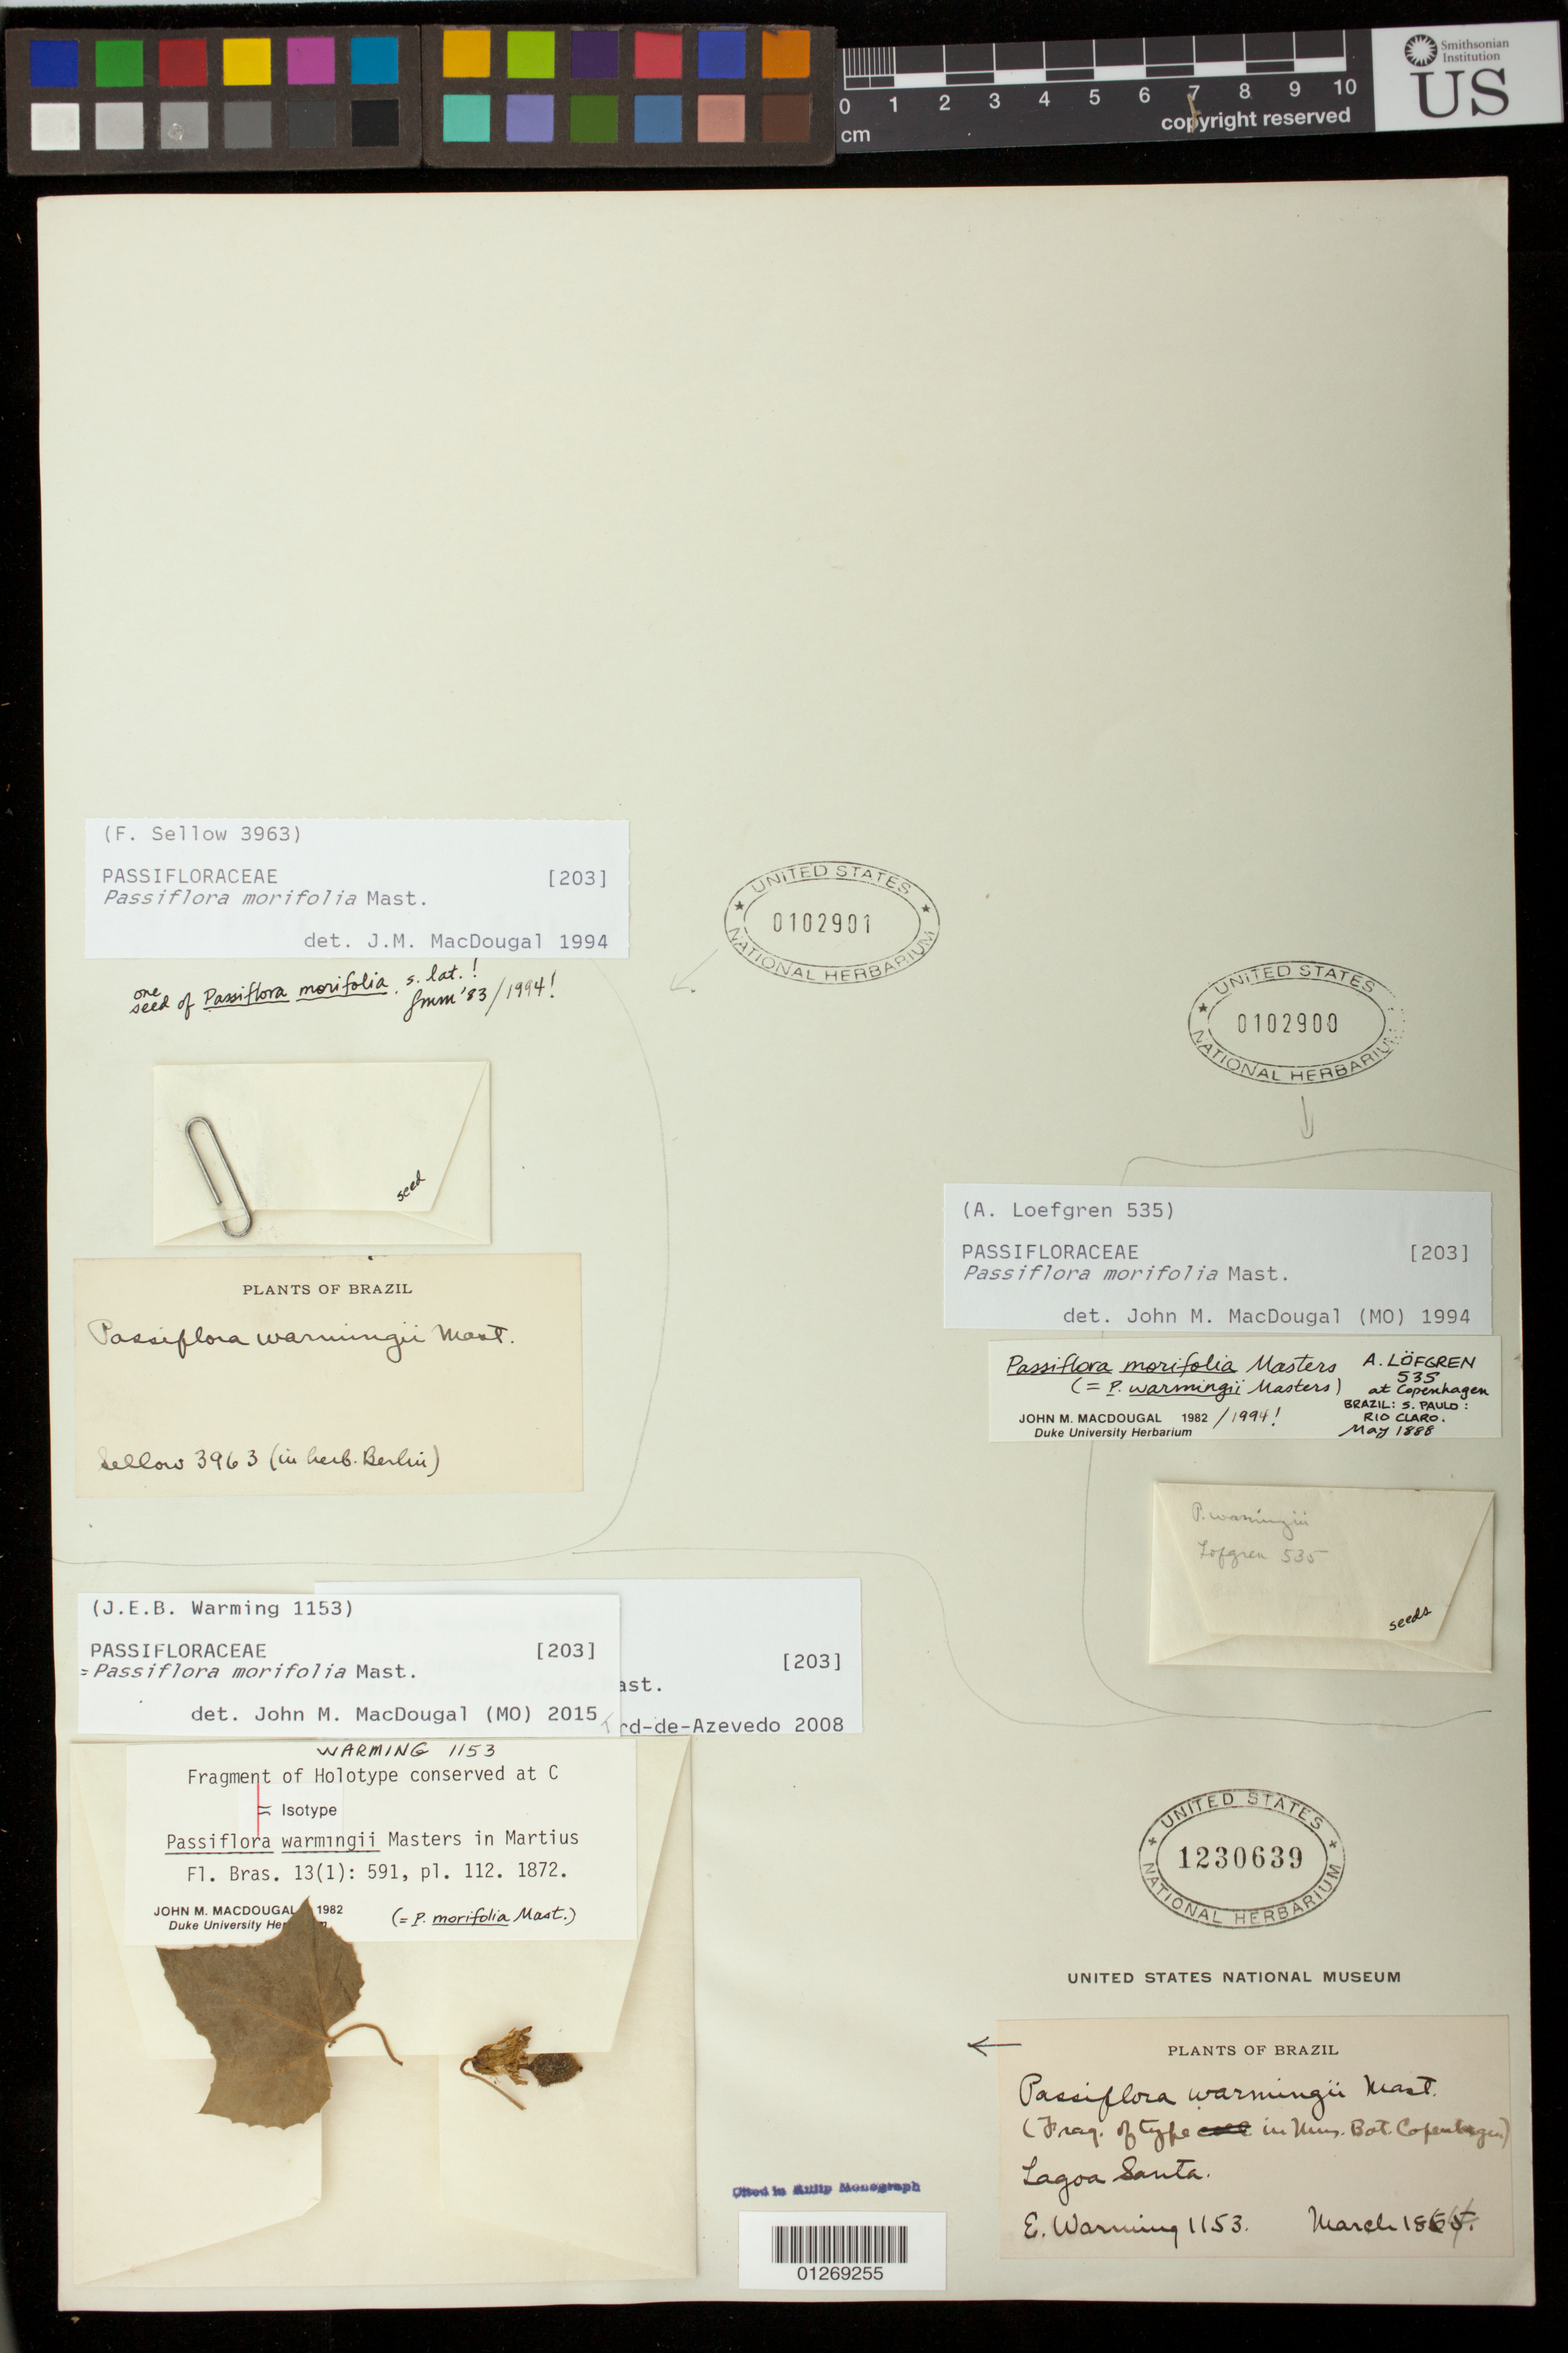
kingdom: Plantae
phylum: Tracheophyta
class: Magnoliopsida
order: Malpighiales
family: Passifloraceae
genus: Passiflora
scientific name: Passiflora warmingii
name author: Mast. in Mart.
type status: Isolectotype; Isosyntype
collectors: E. Warming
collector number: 1153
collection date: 1865-03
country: Brazil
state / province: Minas Gerais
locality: Lagoa Santa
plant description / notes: Fragmentary material of type specimen ex herb. Mus. Bot. Copenhagen. Annotated by J. M. MacDougal (1982) "fragment of holotype conserved at C / = Isotype"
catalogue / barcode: US 1230639